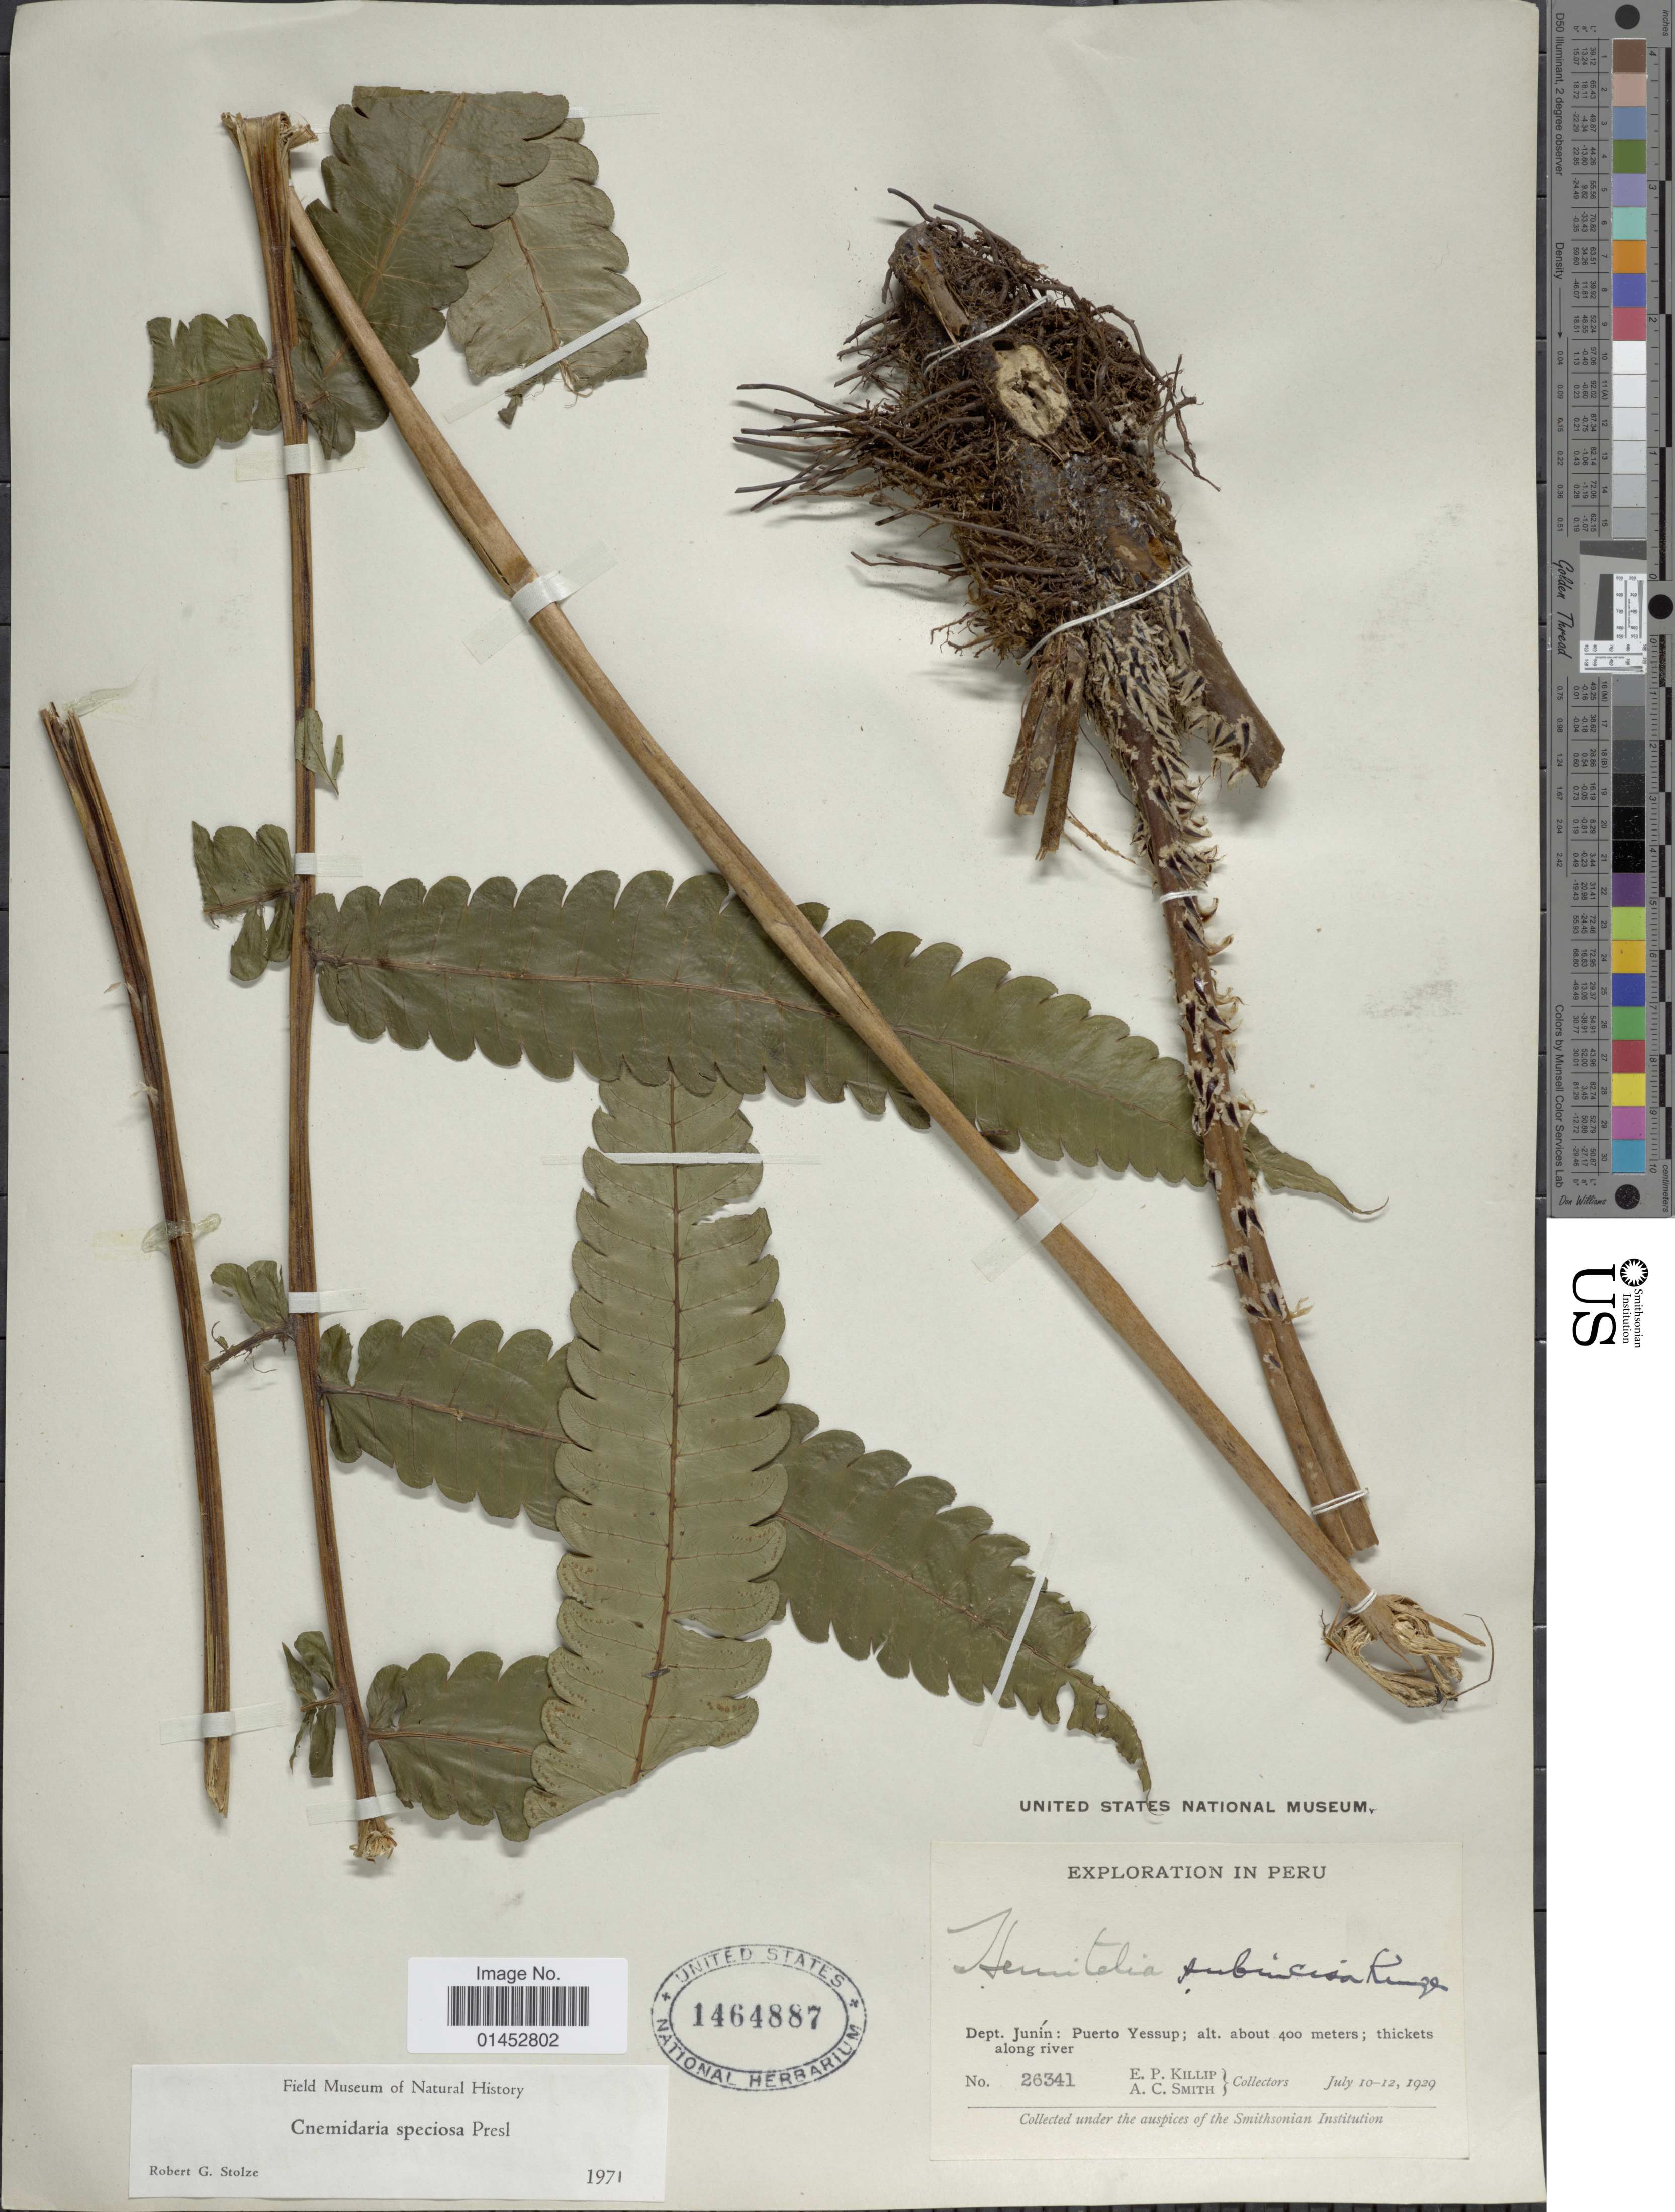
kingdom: Plantae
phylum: Tracheophyta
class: Polypodiopsida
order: Cyatheales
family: Cyatheaceae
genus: Cyathea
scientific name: Cyathea speciosa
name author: Humb. & Bonpl. ex Willd.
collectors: E. P. Killip & A. C. Smith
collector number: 26341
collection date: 1929-07-10/1929-07-12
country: Peru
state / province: Junín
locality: Dept. Junín: Puerto Yessup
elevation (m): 400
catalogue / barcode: US 1464887